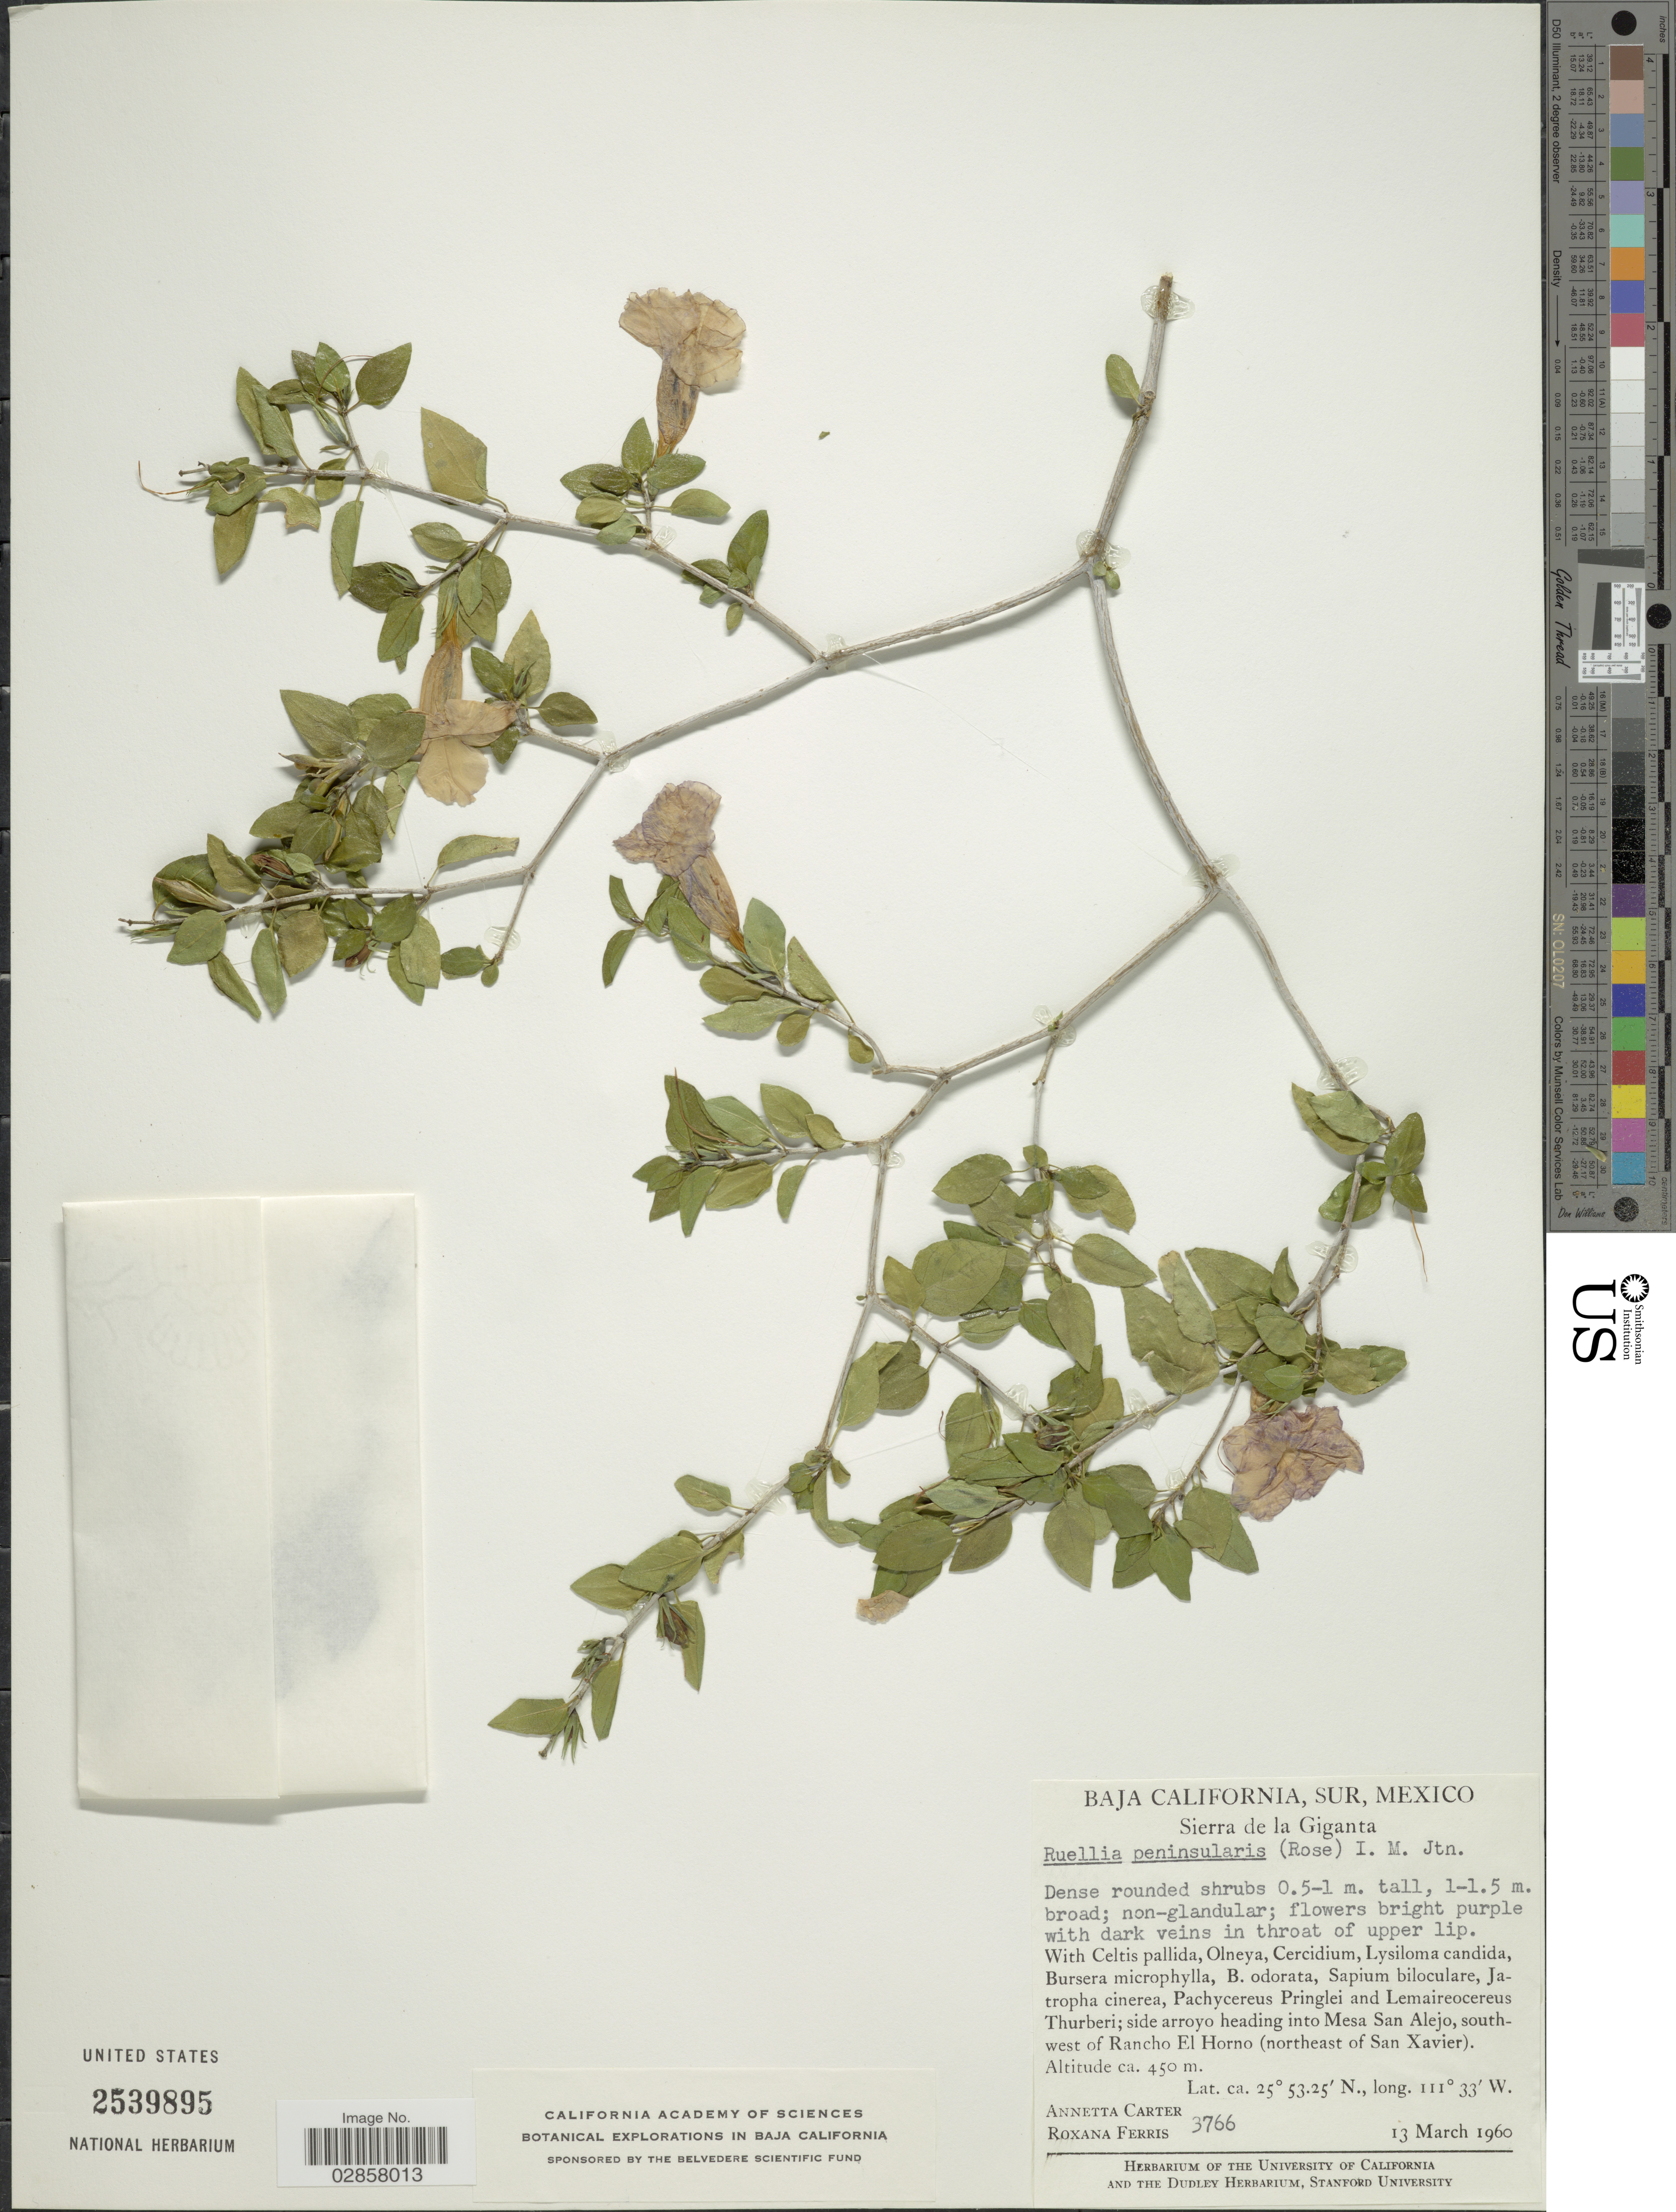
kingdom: Plantae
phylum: Tracheophyta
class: Magnoliopsida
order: Lamiales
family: Acanthaceae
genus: Ruellia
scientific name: Ruellia peninsularis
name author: I.M. Johnst.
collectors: A. Carter & R. S. Ferris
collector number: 3766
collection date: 1960-03-13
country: Mexico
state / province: Baja California Sur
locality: Sierra de la Giganta; side arroyo heading into Mesa San Alejo, southwest of Rancho El Horno (northeast of San Xavier).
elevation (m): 450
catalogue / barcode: US 2539895